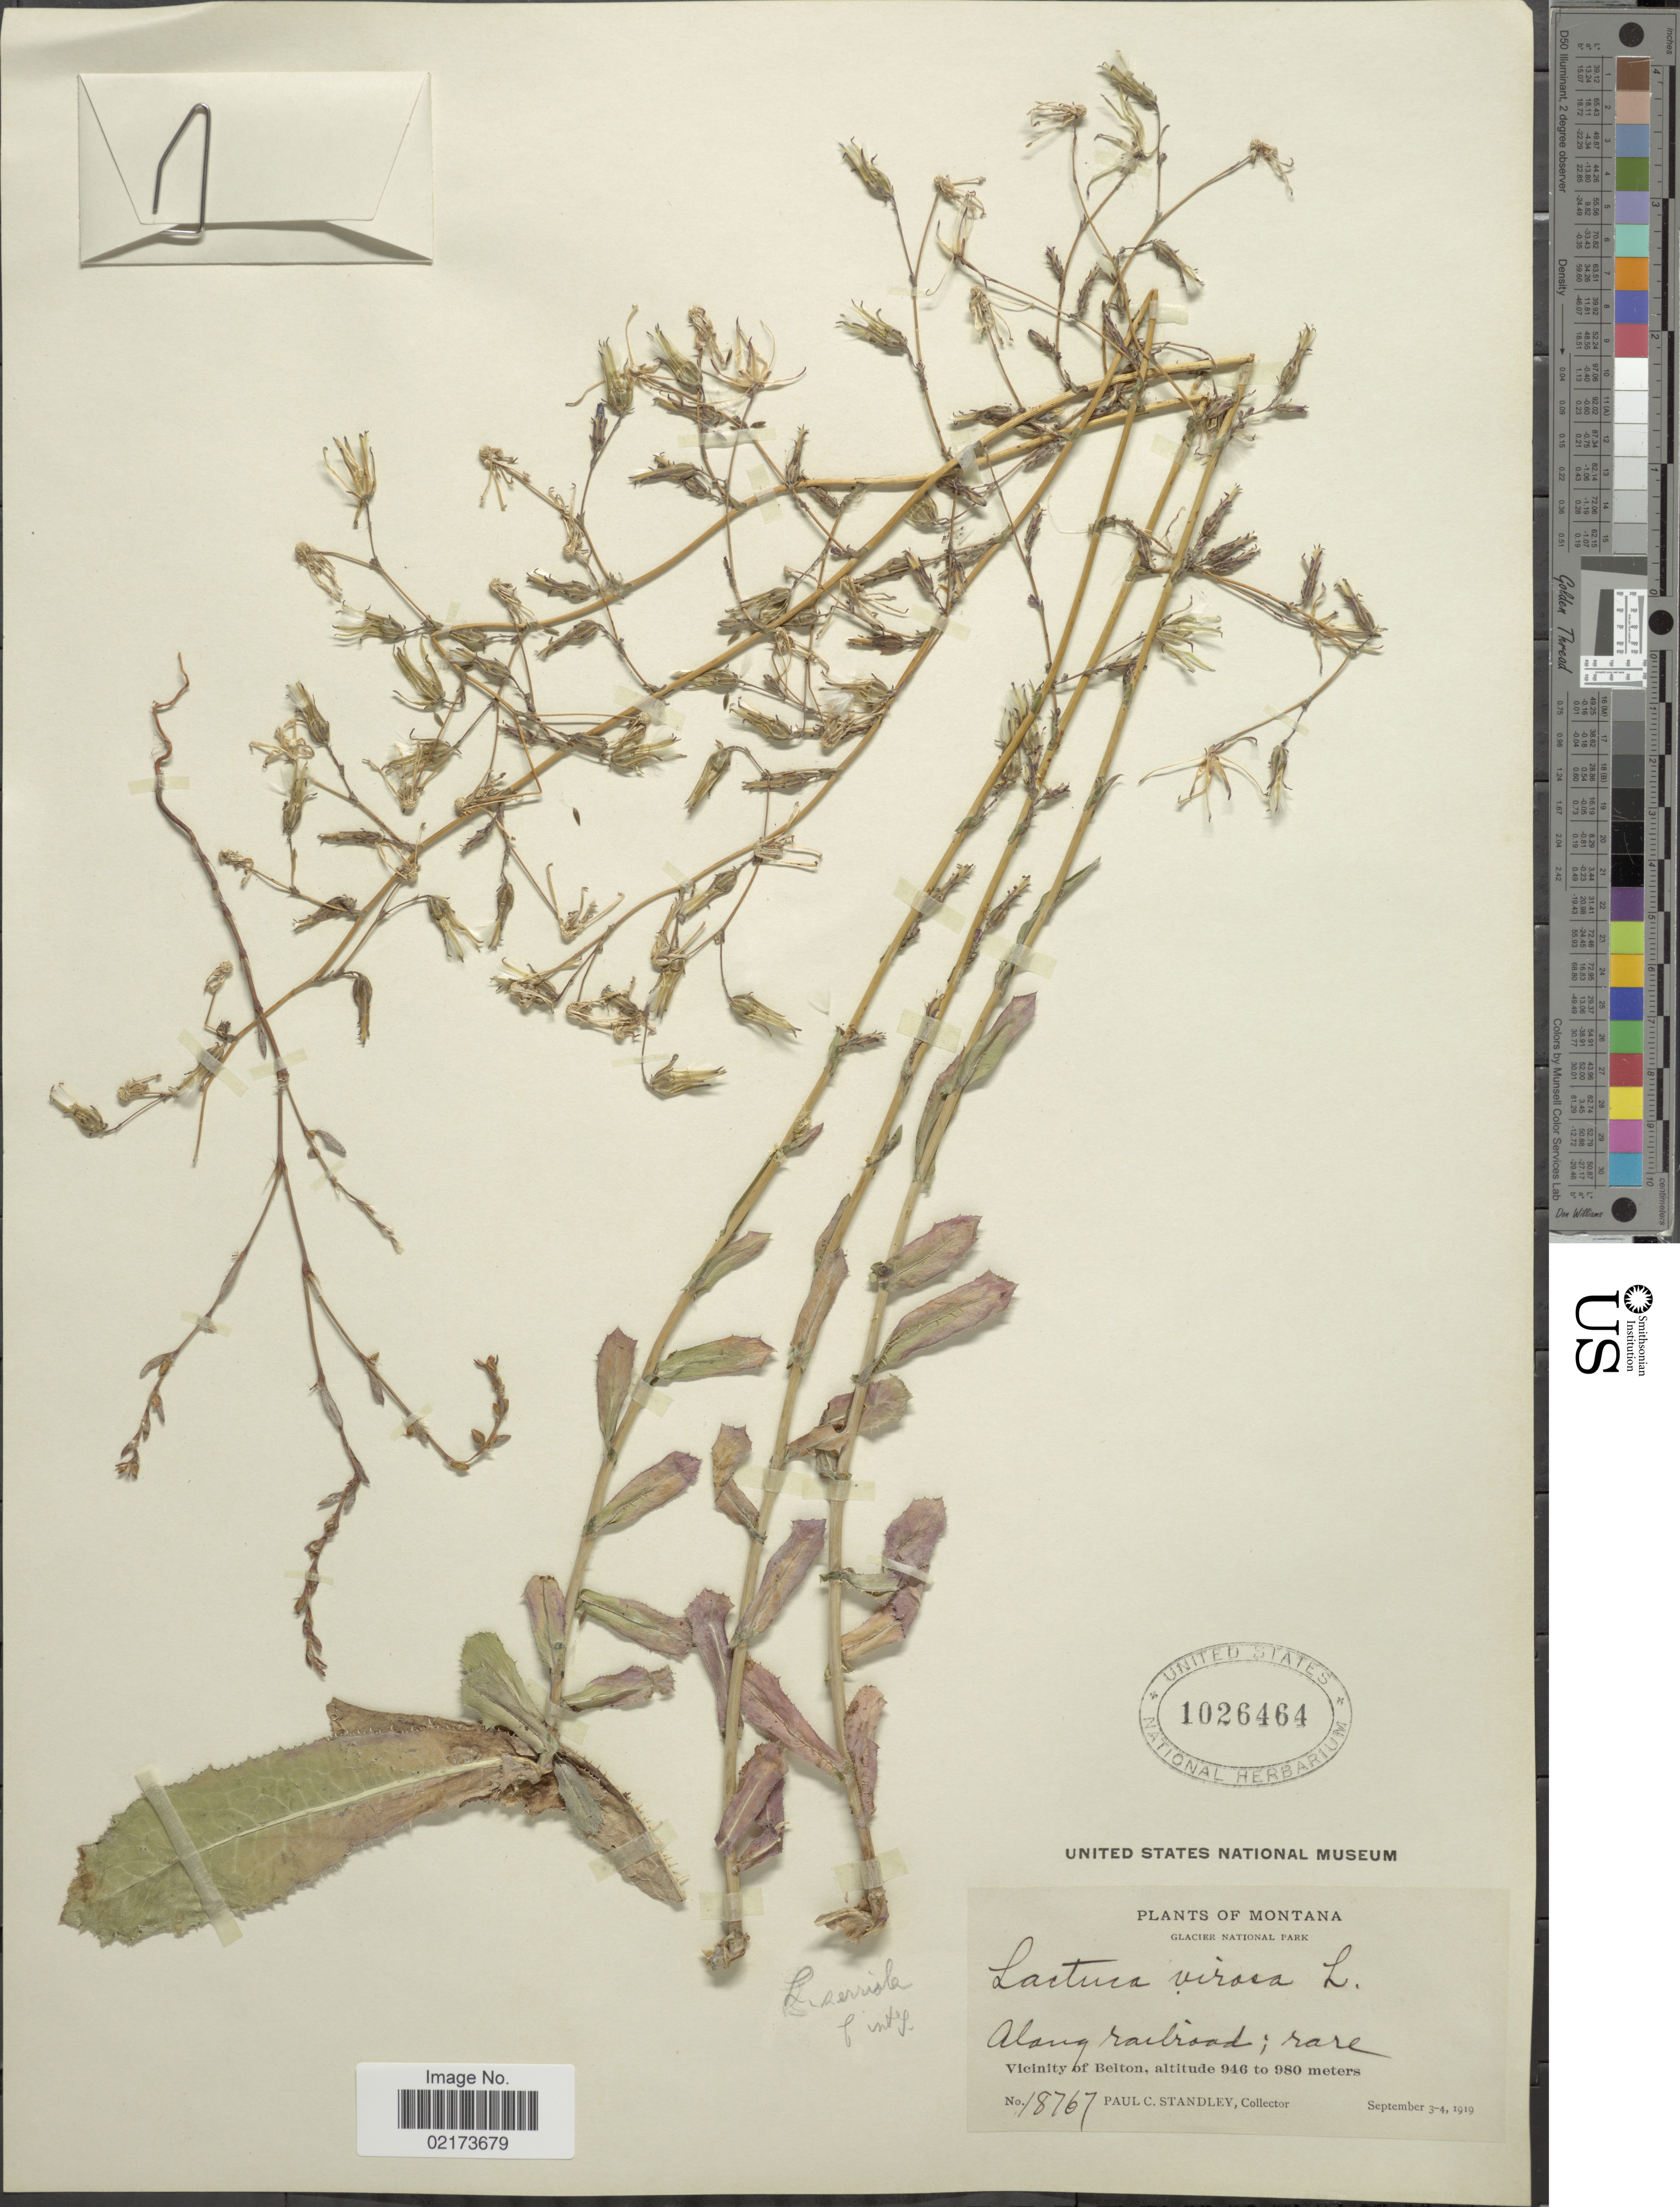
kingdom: Plantae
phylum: Tracheophyta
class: Magnoliopsida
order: Asterales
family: Asteraceae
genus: Lactuca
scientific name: Lactuca serriola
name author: L.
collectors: P. C. Standley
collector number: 18767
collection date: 1919-09-03/1919-09-04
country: United States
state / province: Montana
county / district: Flathead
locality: Glacier National Park, Vicinity of Belton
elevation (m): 946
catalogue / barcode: US 1026464